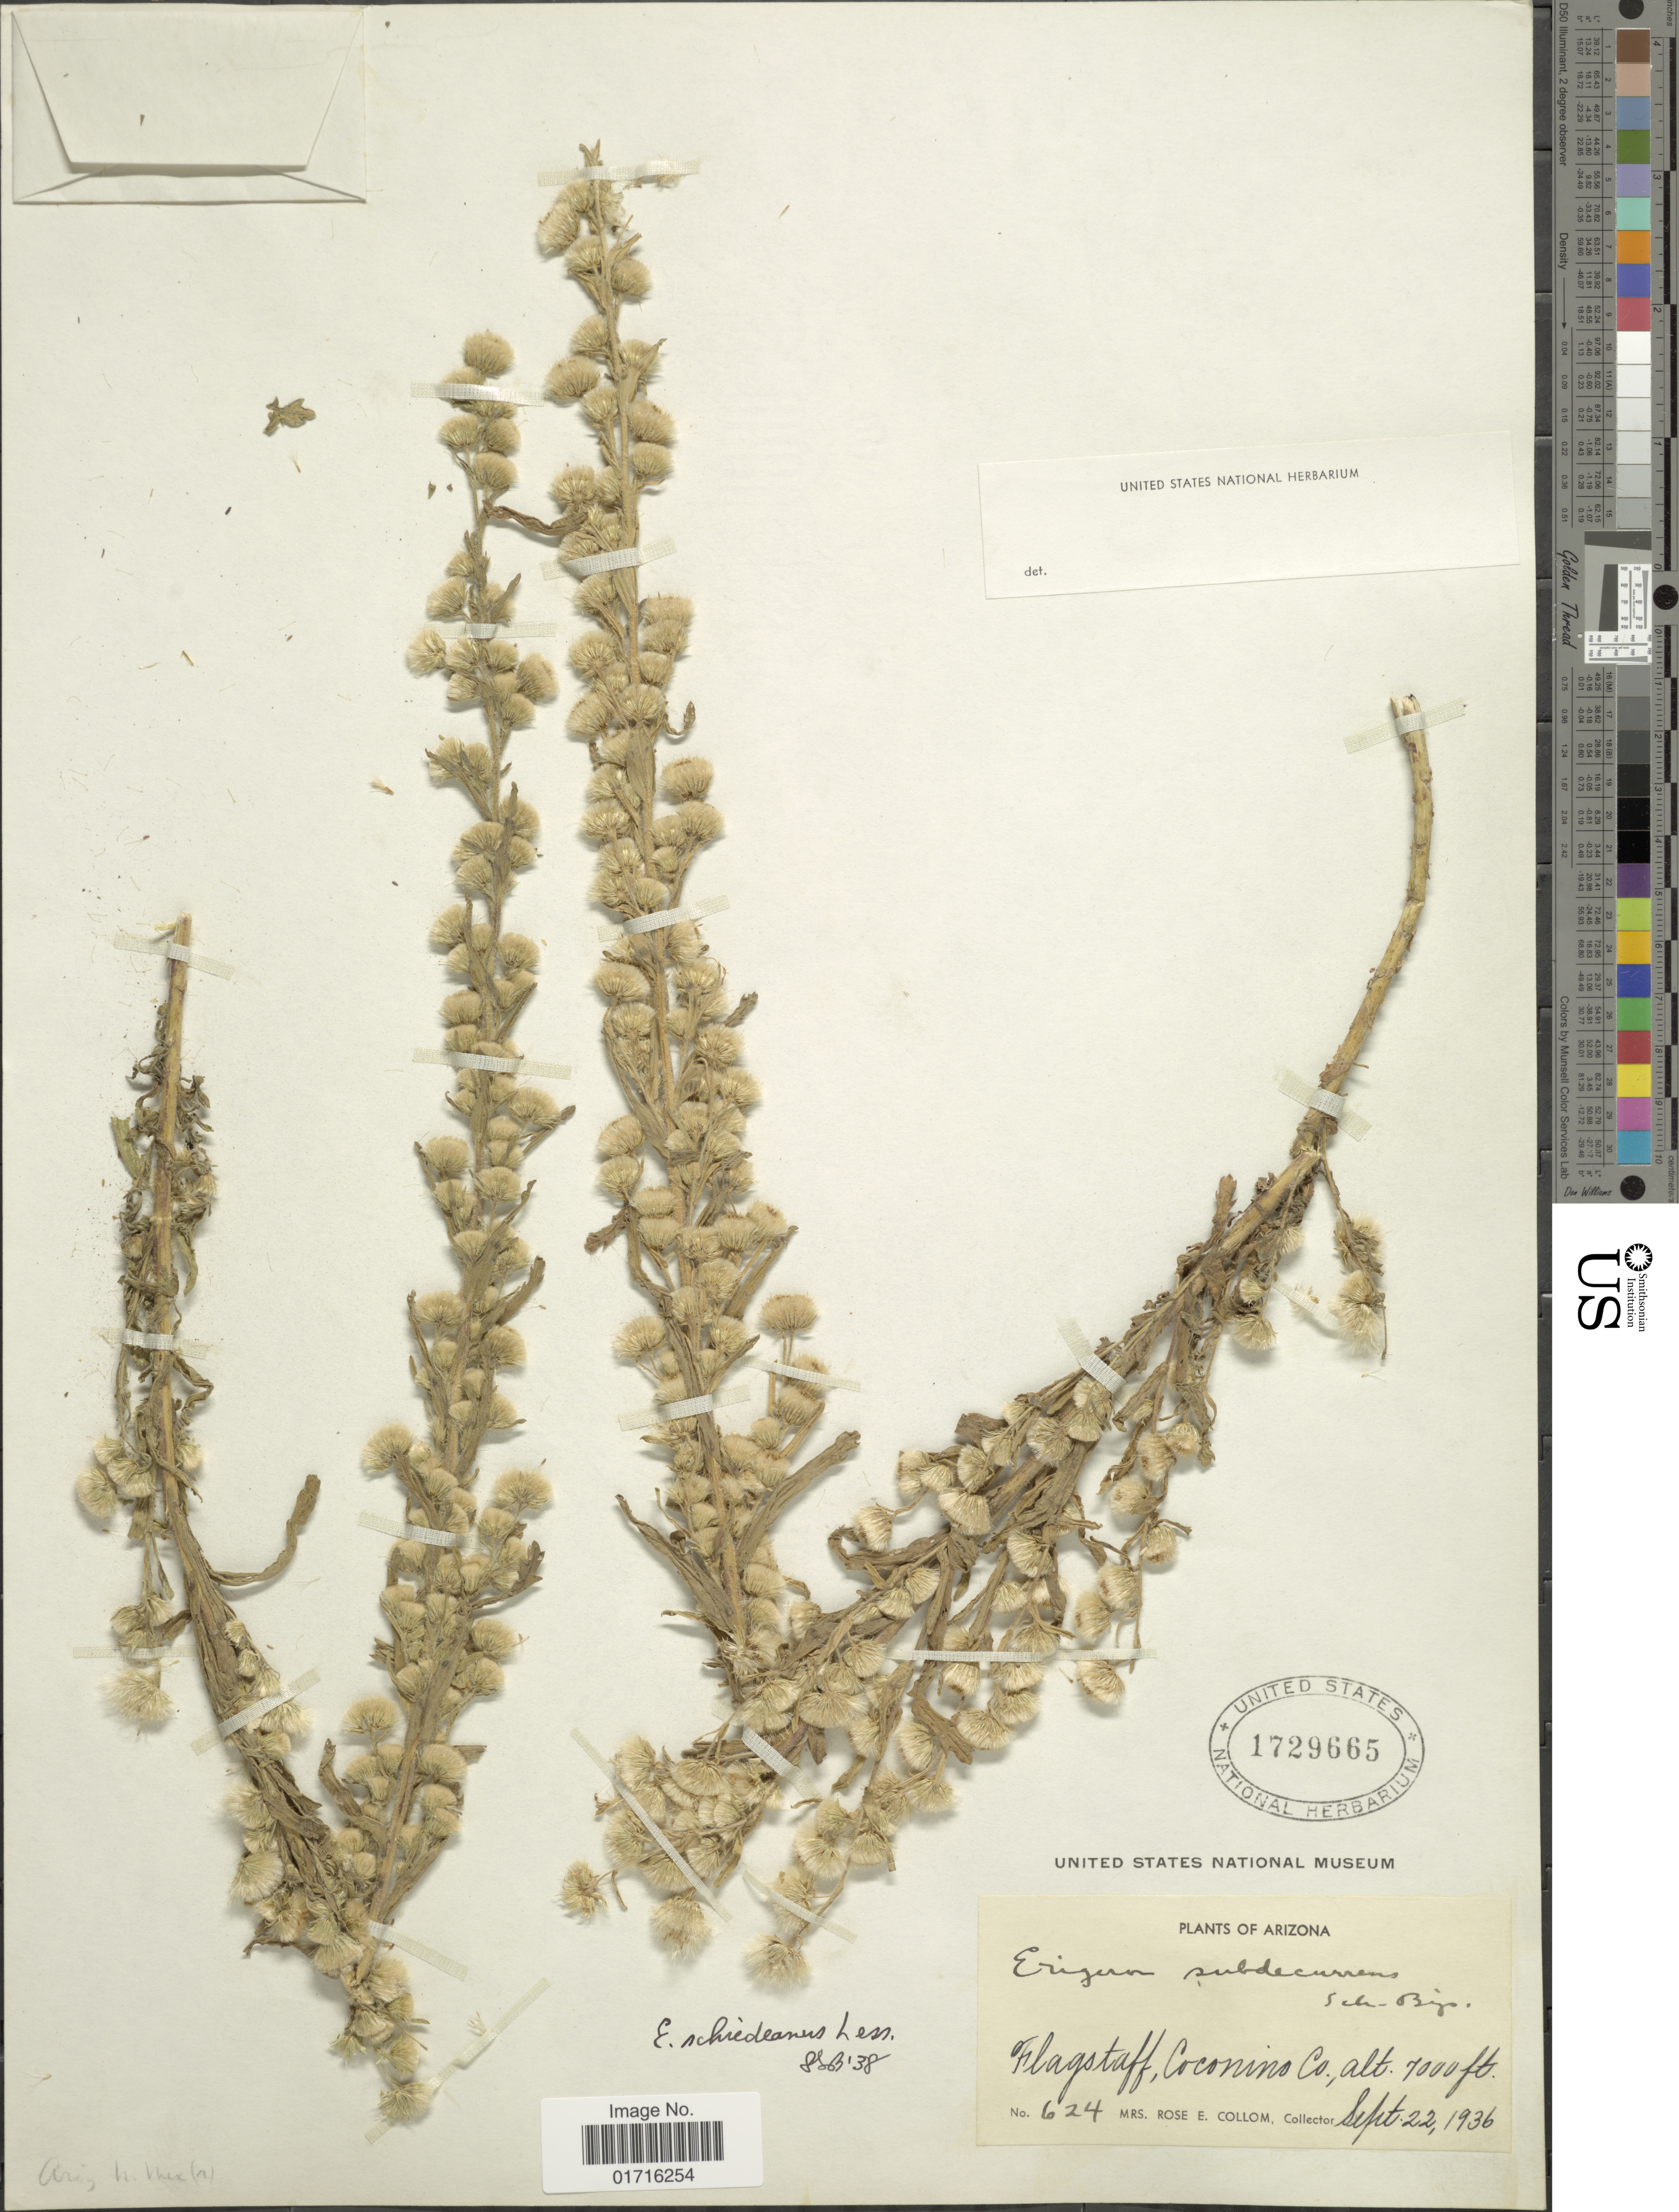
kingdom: Plantae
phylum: Tracheophyta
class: Magnoliopsida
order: Asterales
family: Asteraceae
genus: Conyza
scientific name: Conyza schiedeana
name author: (Less.) Cronq.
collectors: R. E. Collom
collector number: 624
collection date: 1936-09-22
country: United States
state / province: Arizona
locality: Flagstaff, Coconino Co.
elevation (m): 2134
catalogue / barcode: US 1729665